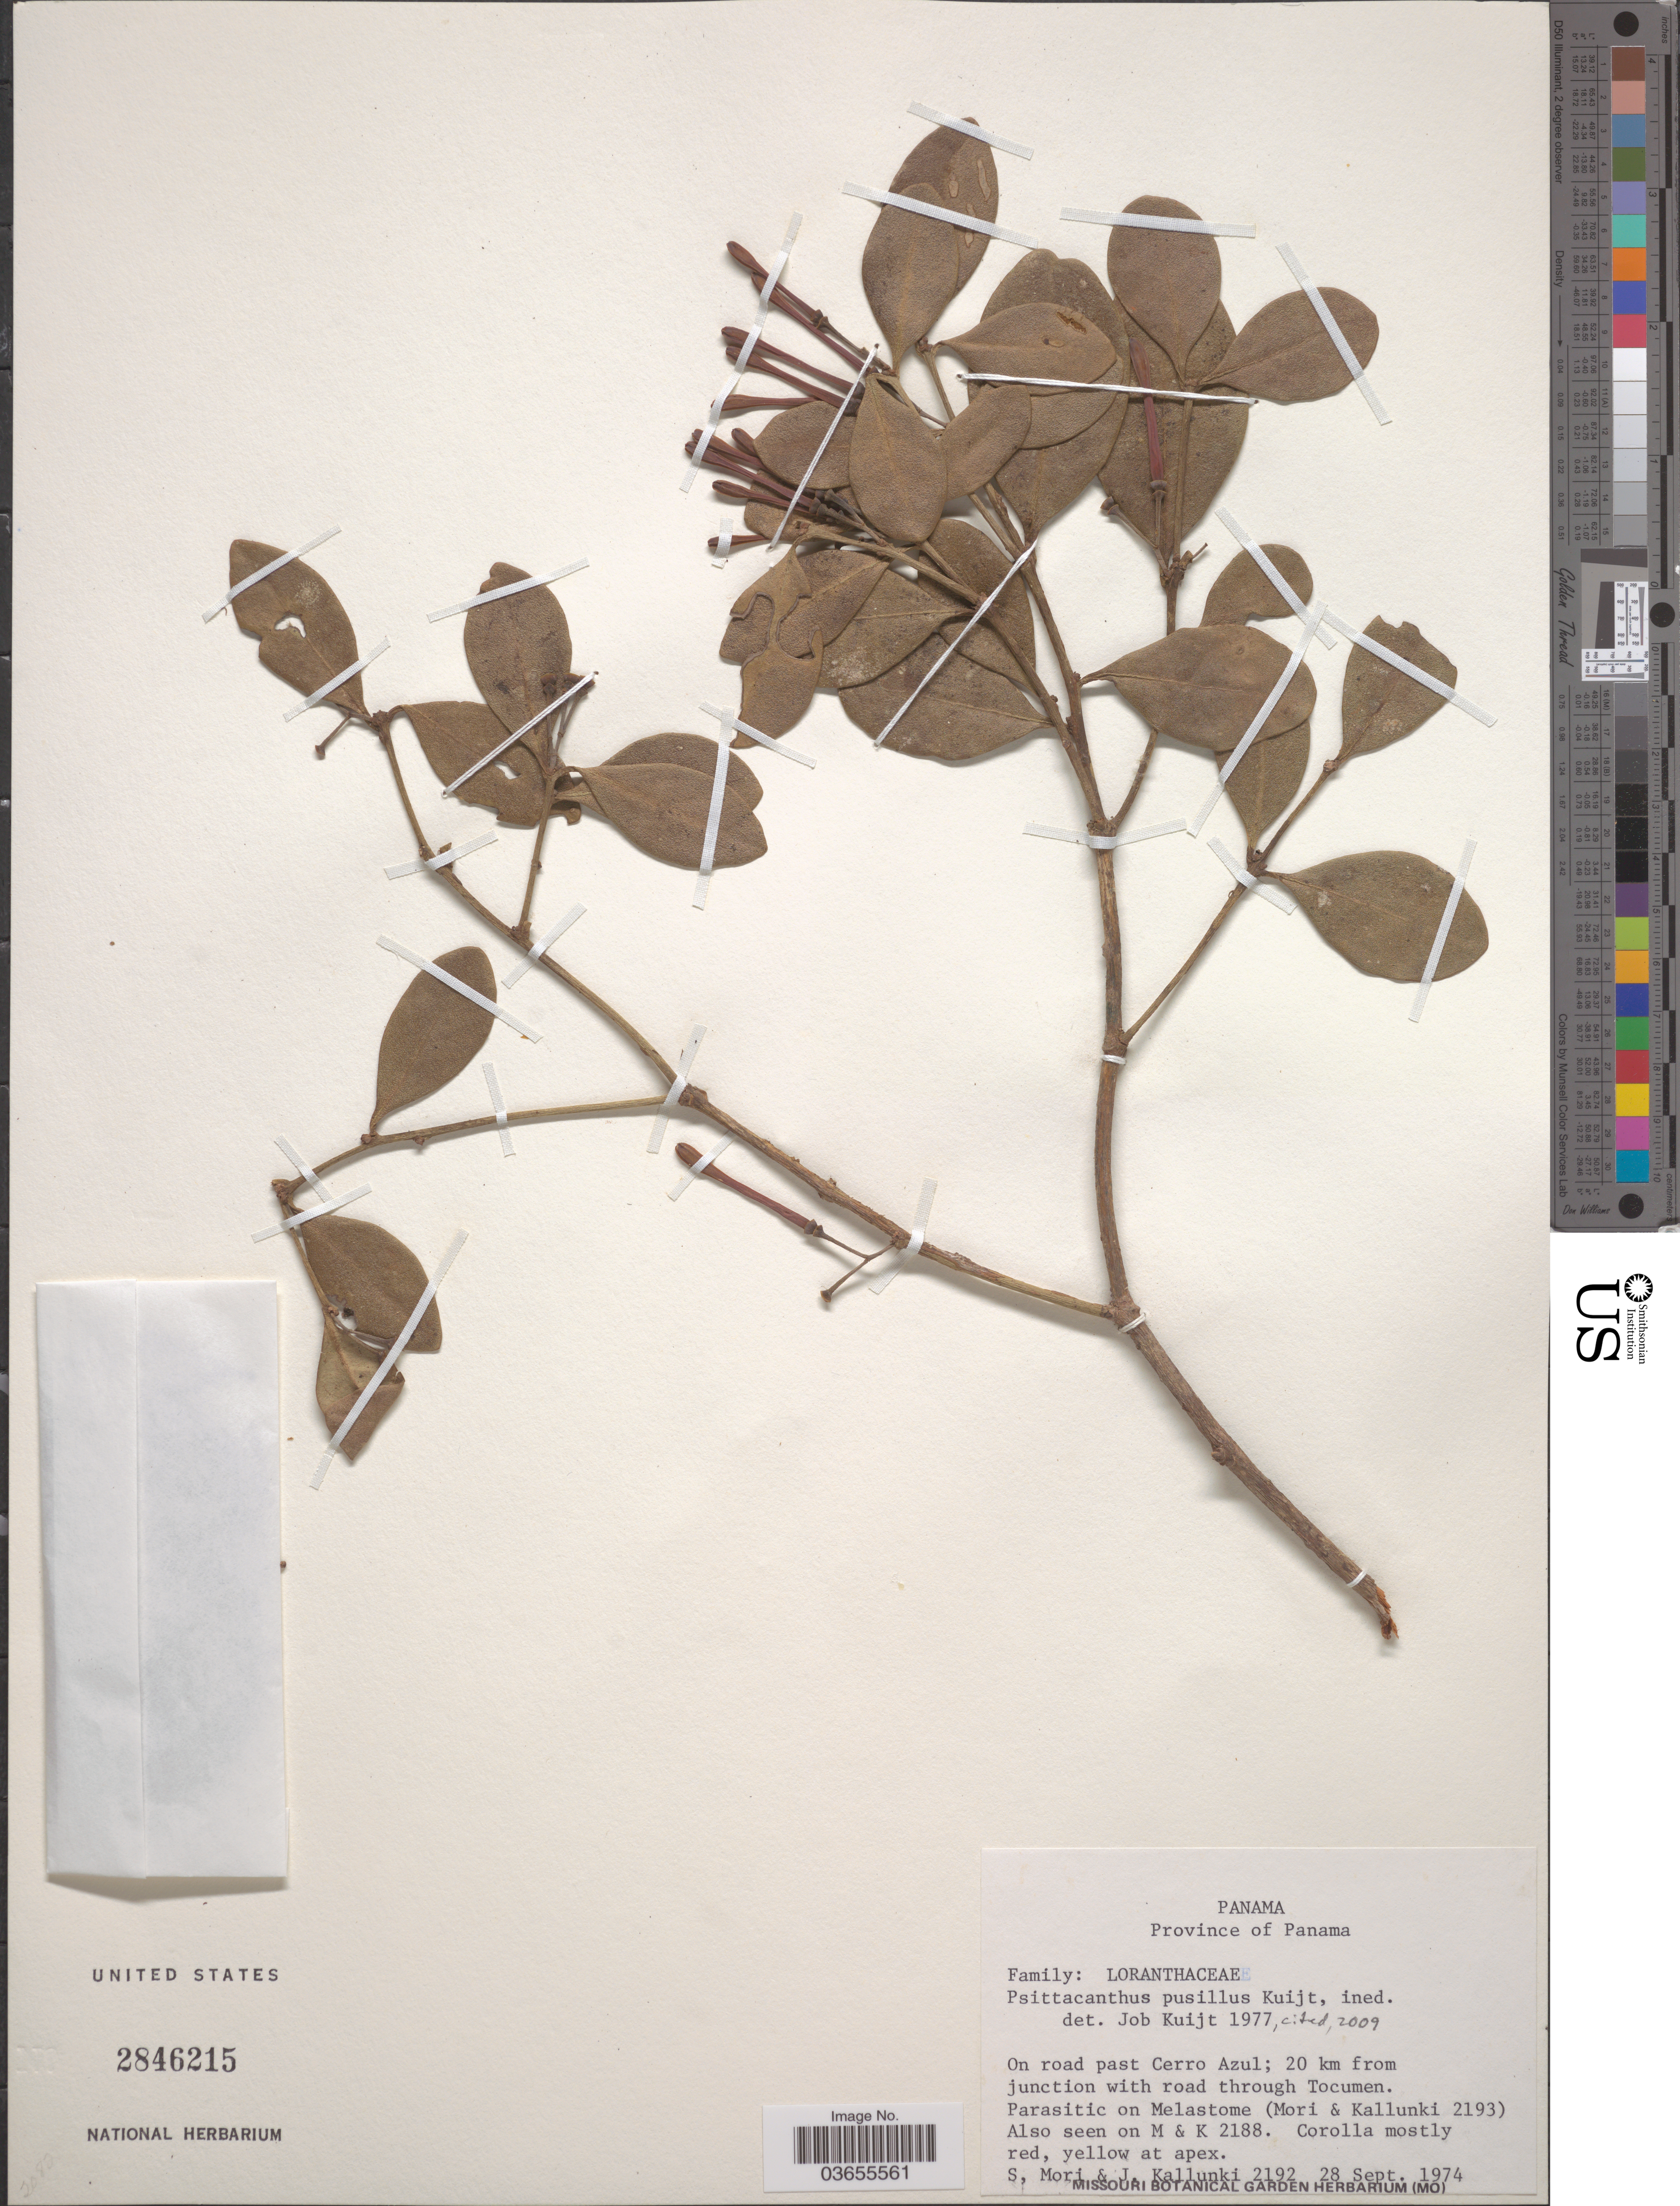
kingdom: Plantae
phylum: Tracheophyta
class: Magnoliopsida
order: Santalales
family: Loranthaceae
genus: Psittacanthus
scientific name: Psittacanthus pusillus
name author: Kuijt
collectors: S. Mori & J. Kallunki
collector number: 2192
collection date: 1974-09-28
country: Panama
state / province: Panamá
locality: On road past Cerro Azul; 20 km from junction with road through Tocumen.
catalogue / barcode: US 2846215